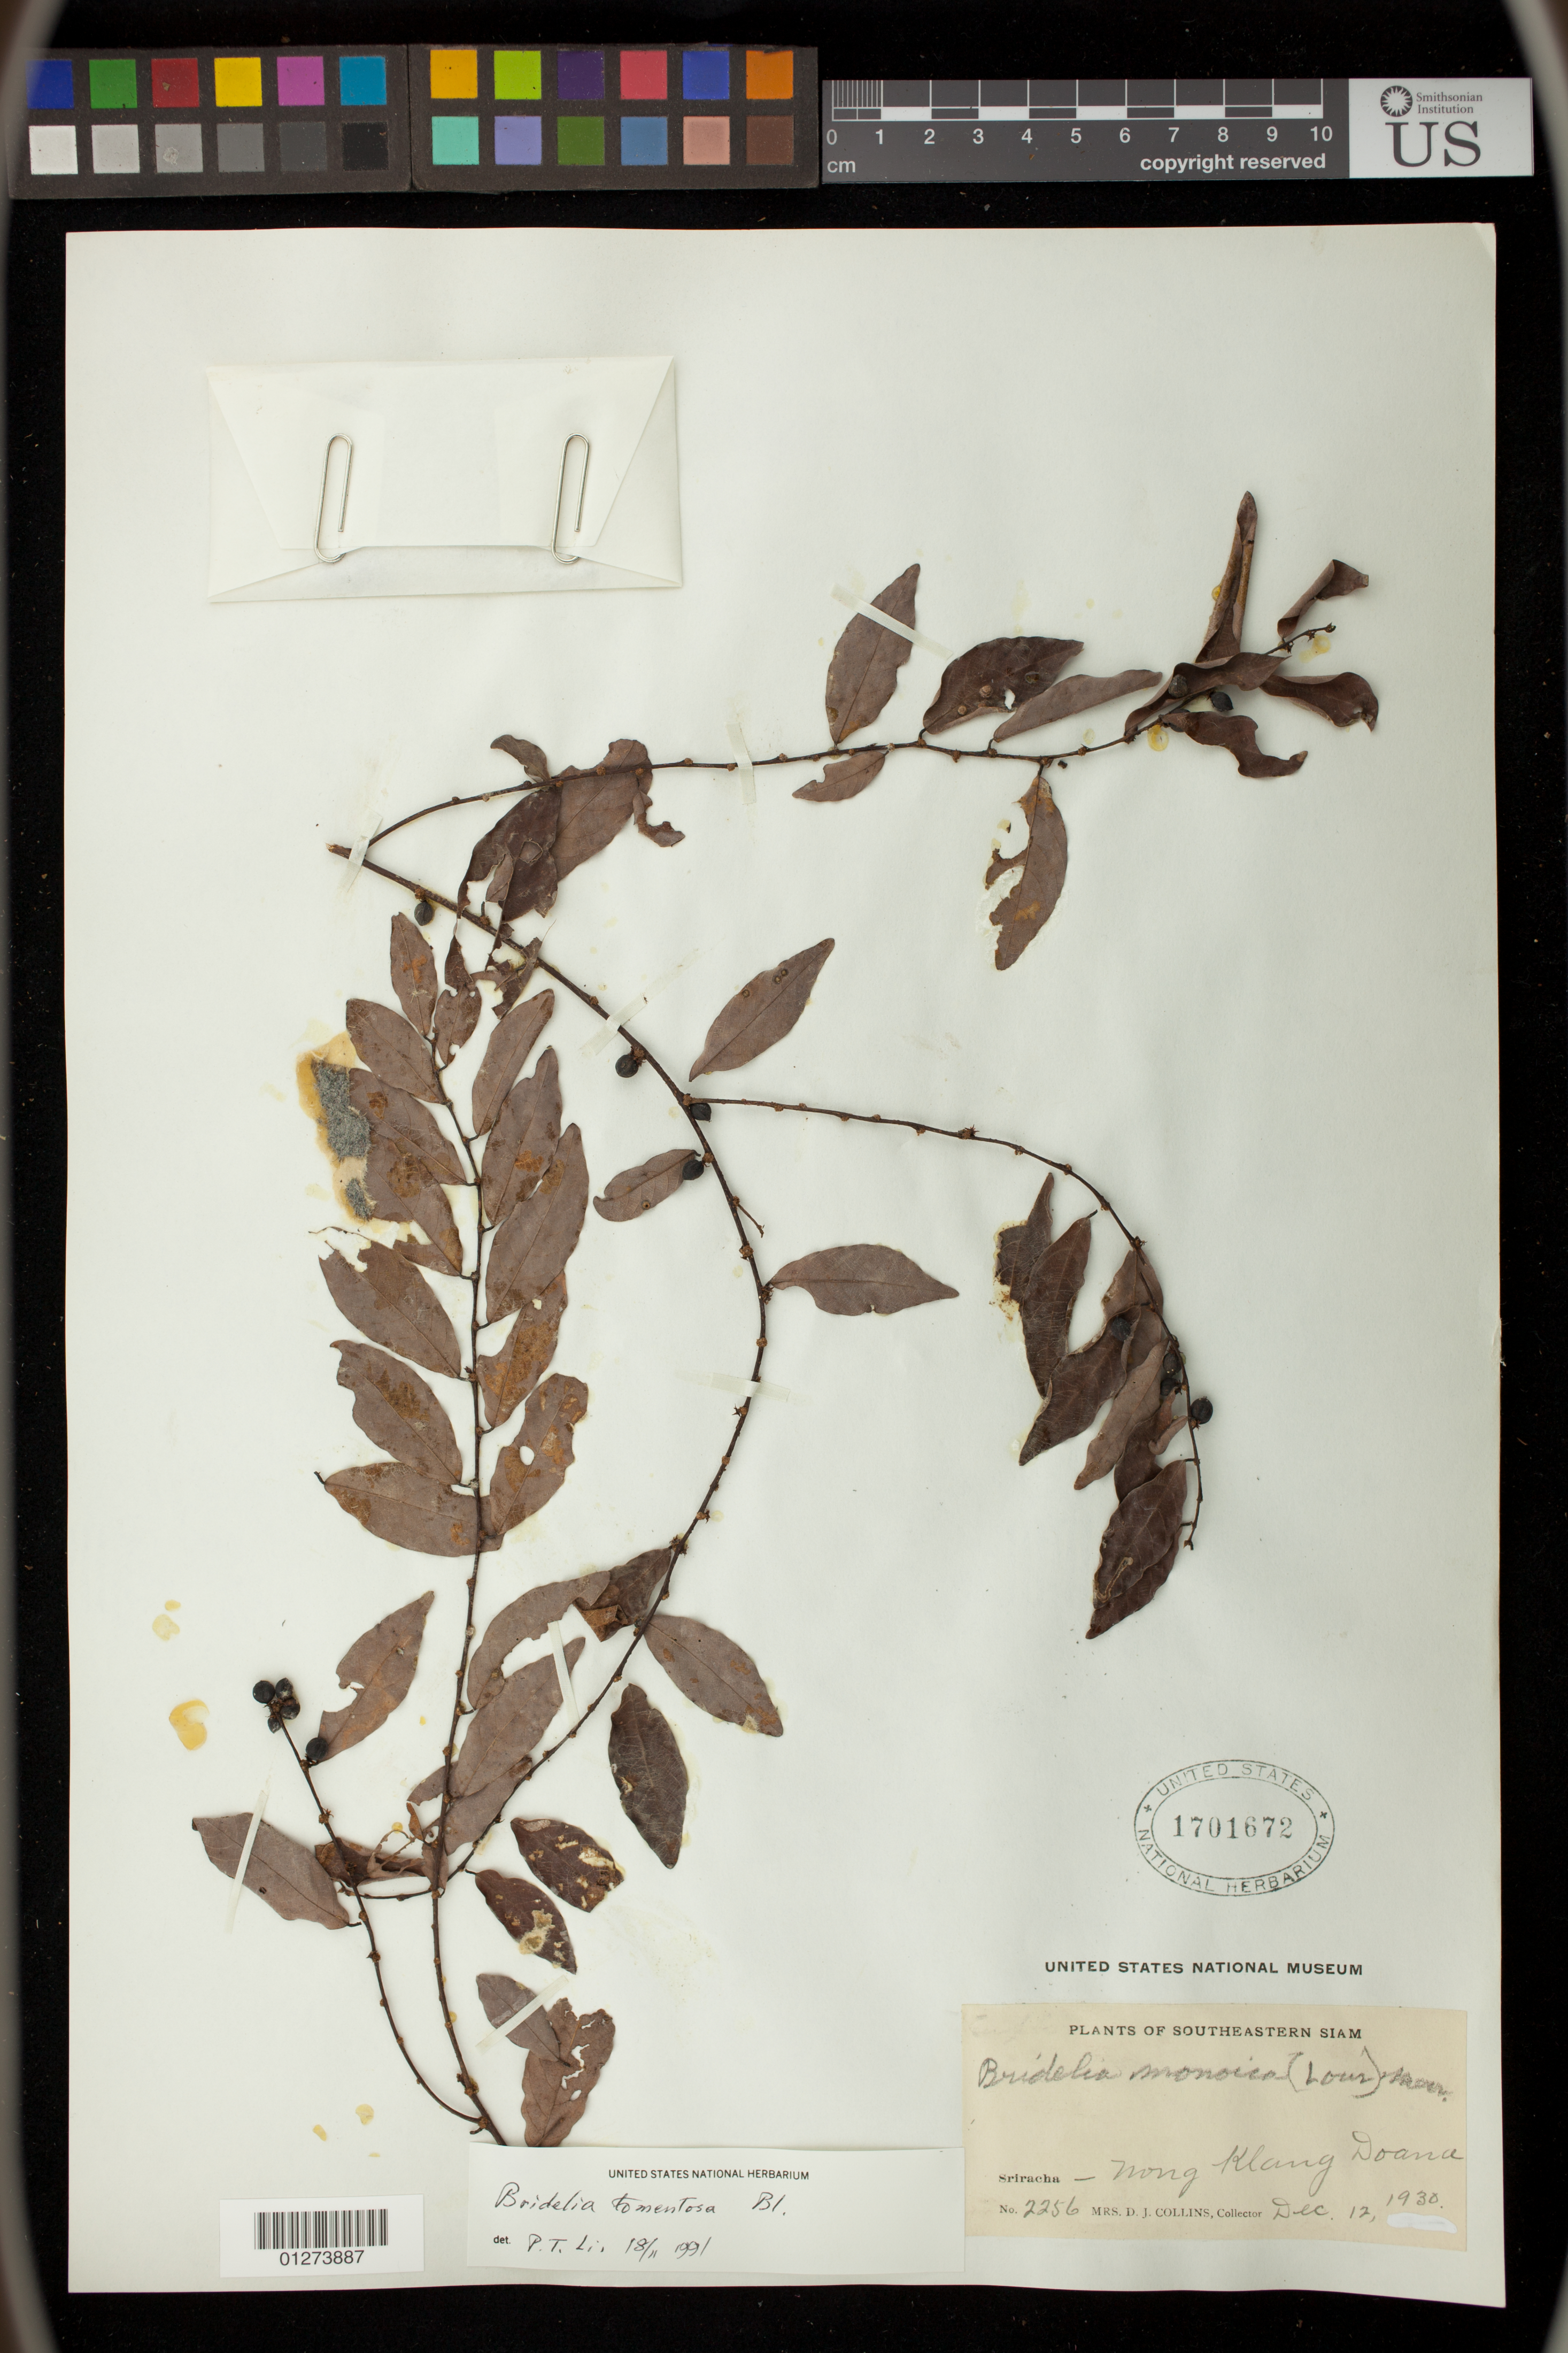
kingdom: Plantae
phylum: Tracheophyta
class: Magnoliopsida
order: Malpighiales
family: Phyllanthaceae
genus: Bridelia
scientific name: Bridelia tomentosa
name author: Blume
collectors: Mrs. D. J. Collins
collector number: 2256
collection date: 1930-12-12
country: Thailand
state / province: Chon Buri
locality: Sriracha-Nong Klang Doana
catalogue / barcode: US 1701672